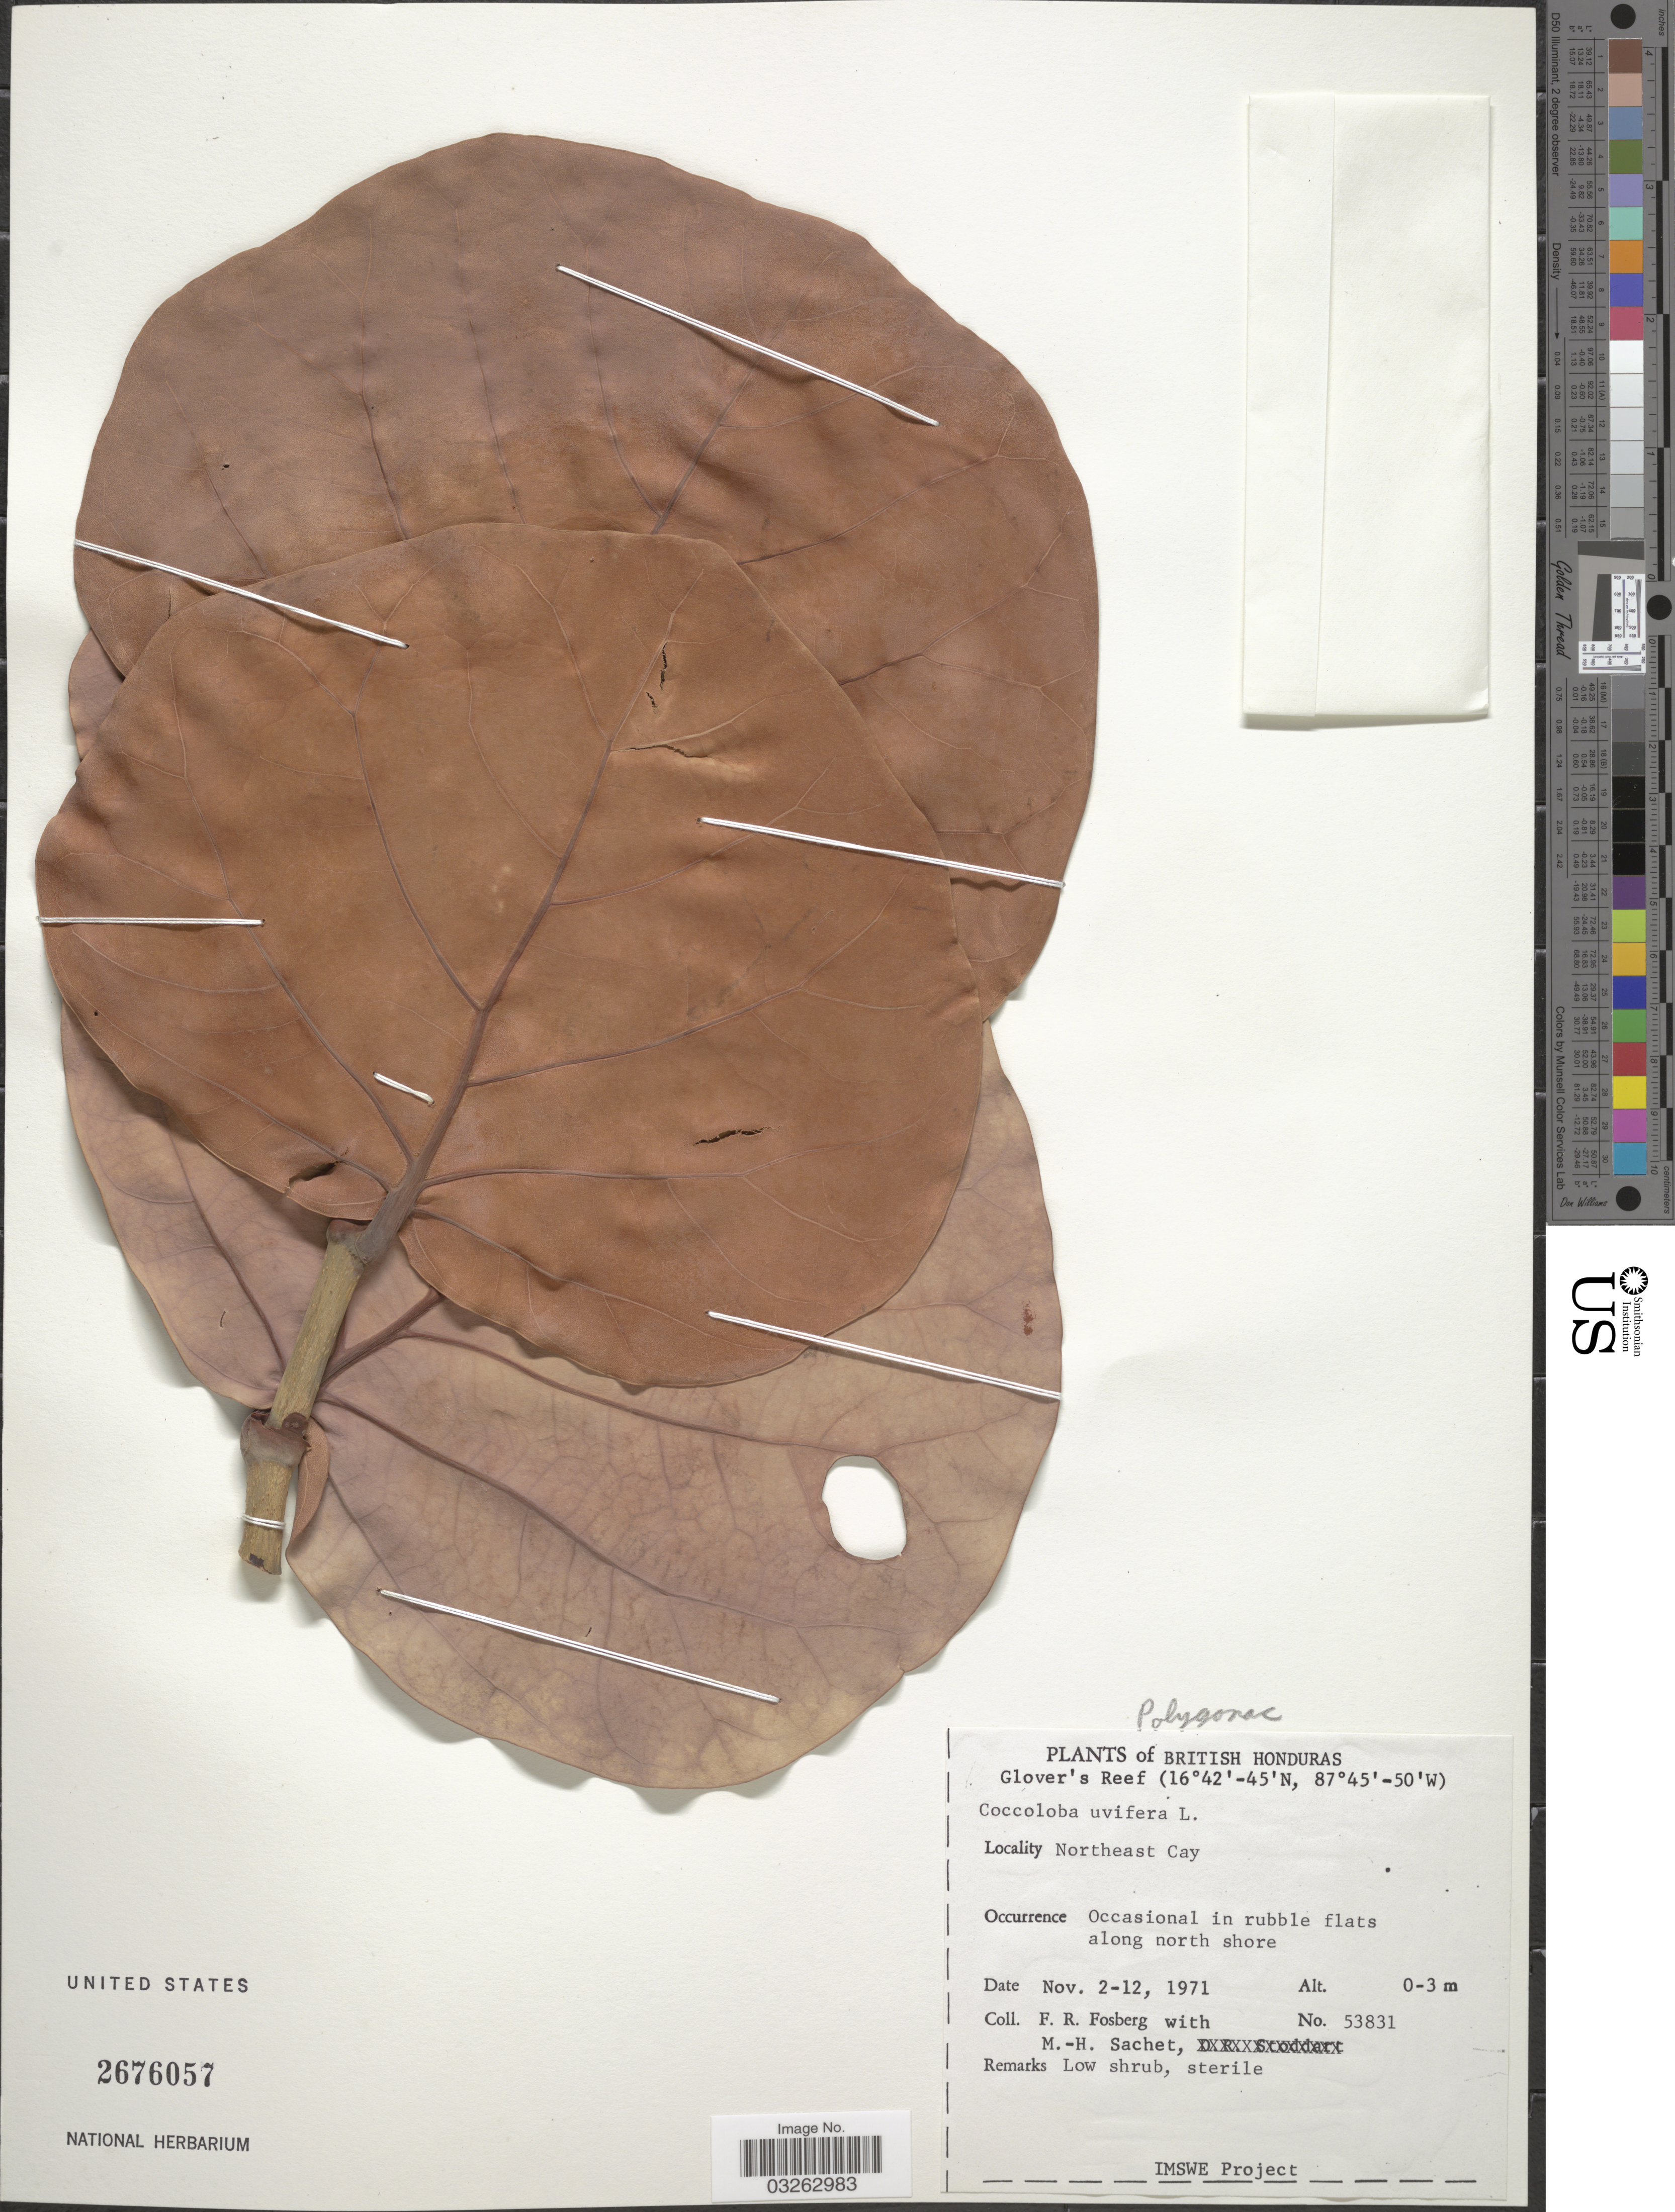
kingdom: Plantae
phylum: Tracheophyta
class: Magnoliopsida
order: Caryophyllales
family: Polygonaceae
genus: Coccoloba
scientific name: Coccoloba uvifera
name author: L.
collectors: F. R. Fosberg & M.-H. Sachet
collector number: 53831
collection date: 1971-11-02/1971-11-12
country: Belize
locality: British Honduras. Glover's Reef. Northeast Cay. Occasional in rubble flats along north shore.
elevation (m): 0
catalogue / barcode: US 2676057